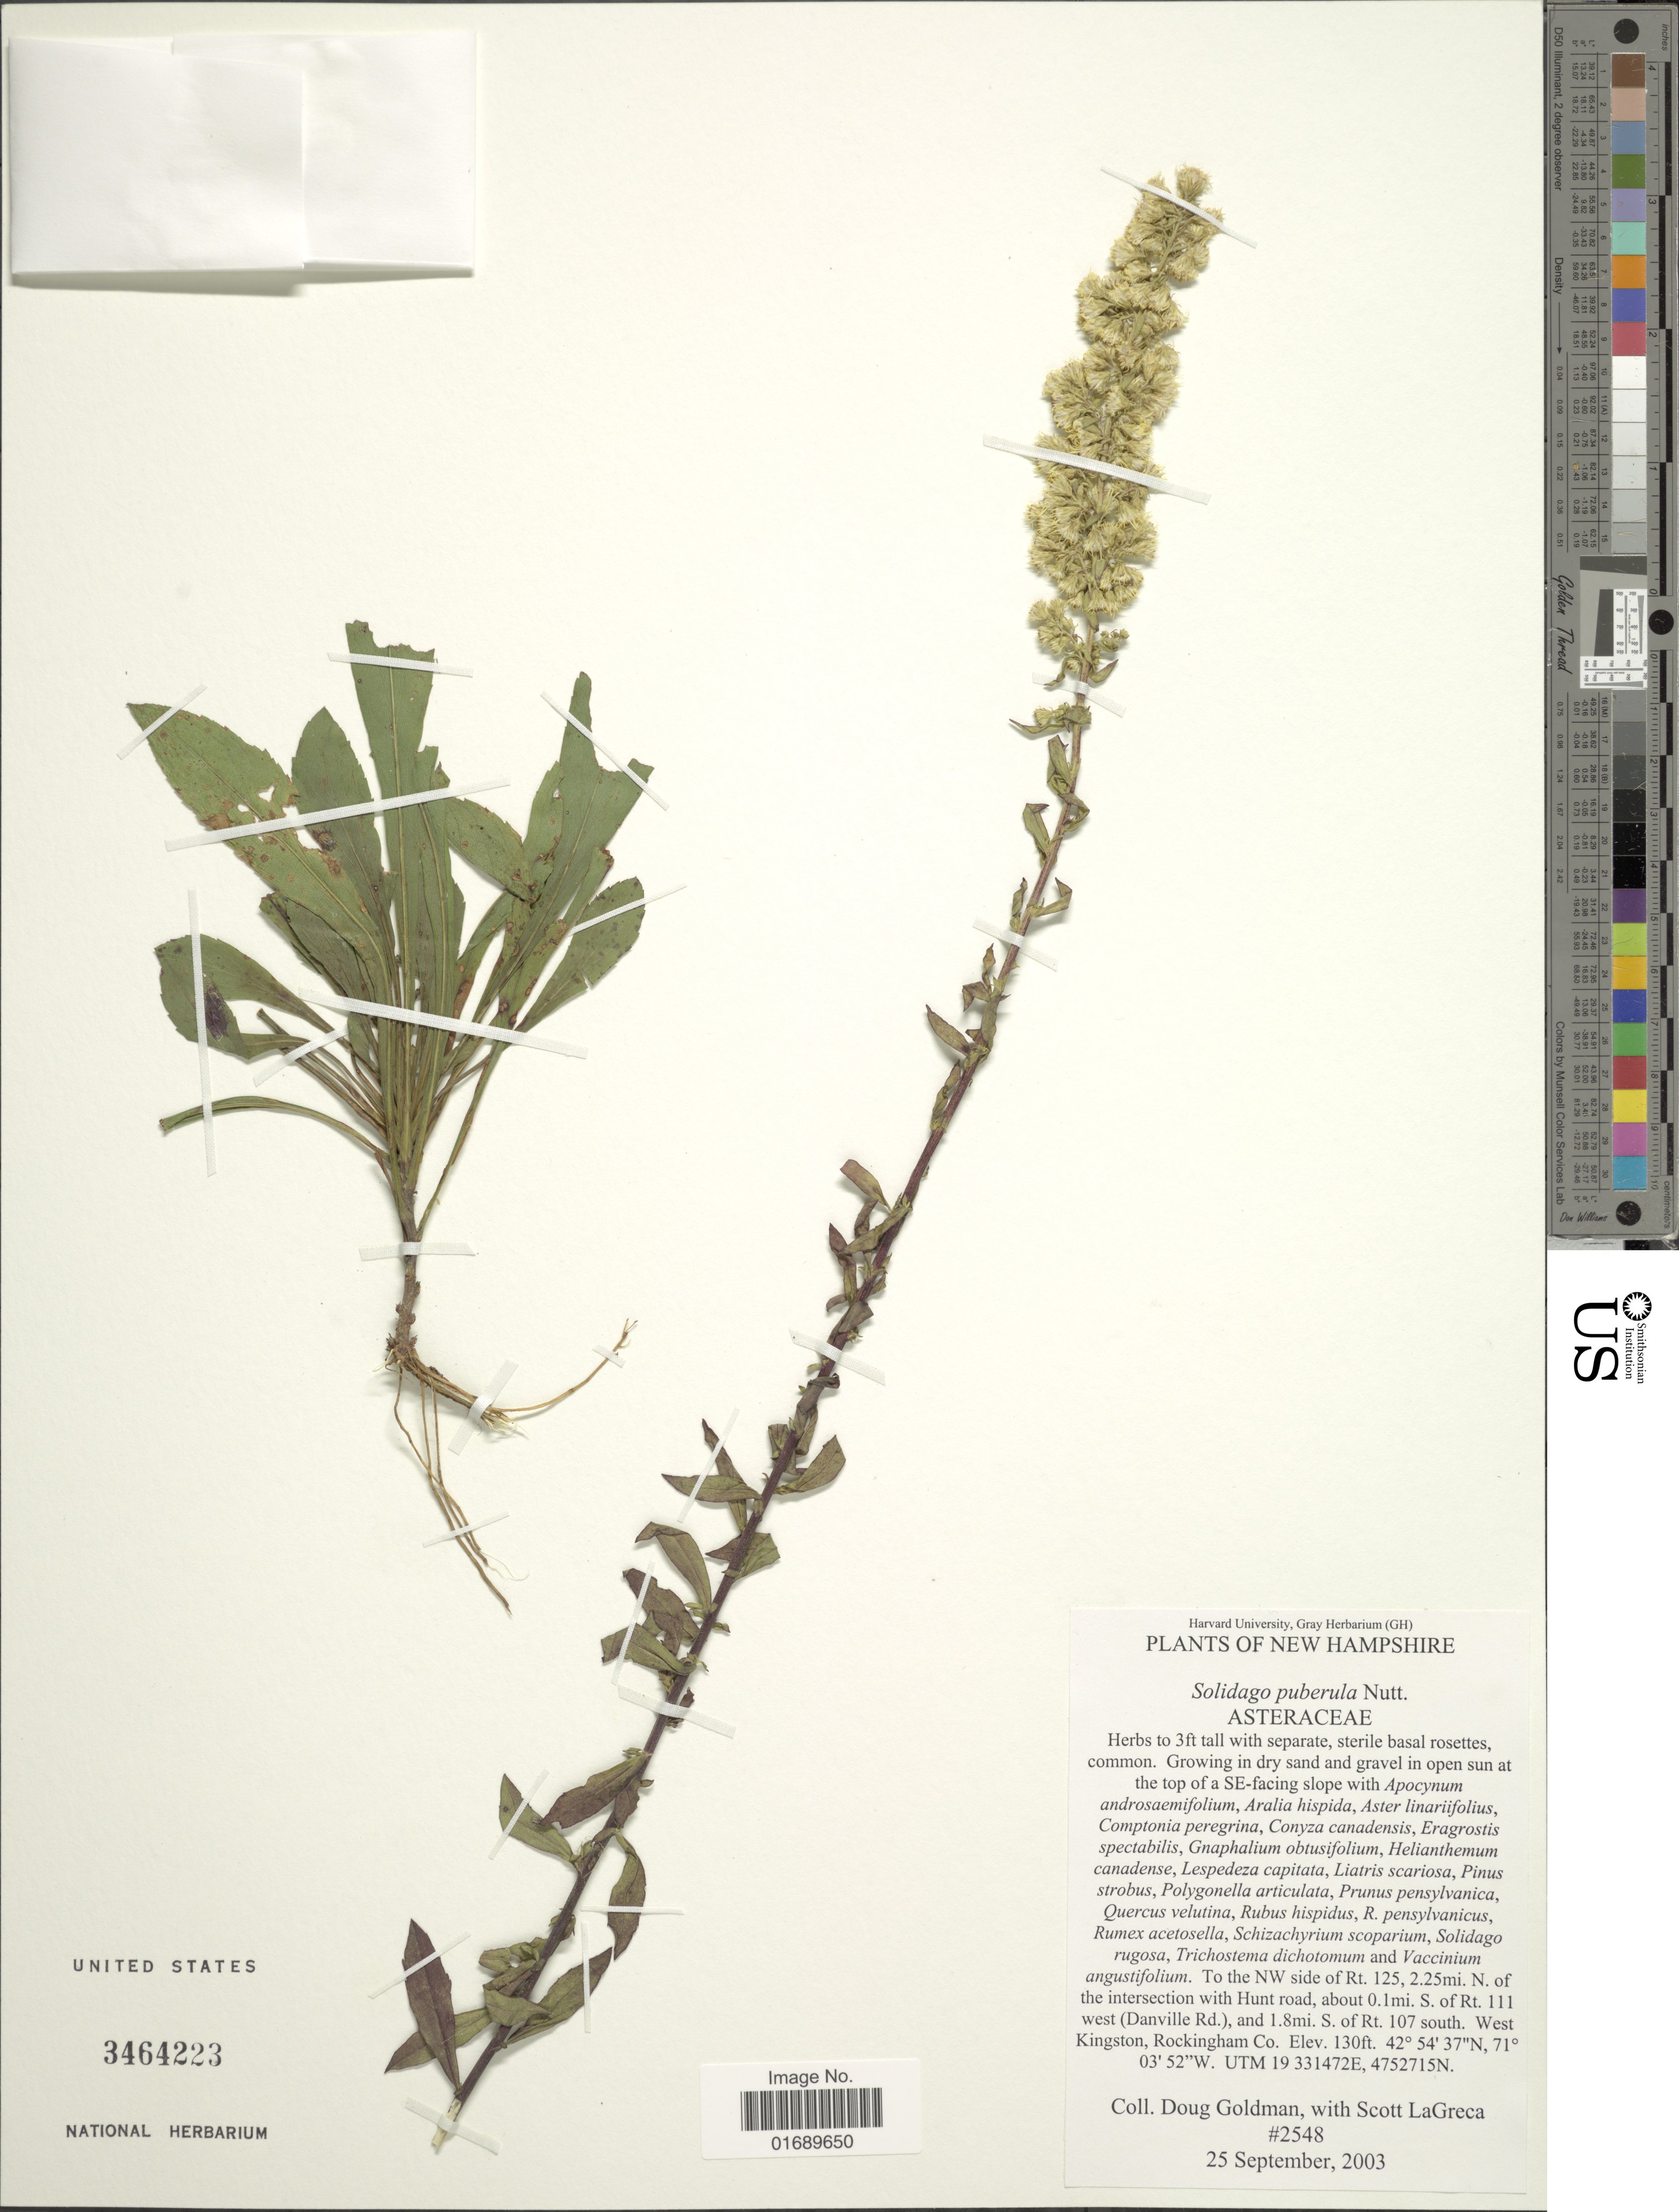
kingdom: Plantae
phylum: Tracheophyta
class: Magnoliopsida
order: Asterales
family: Asteraceae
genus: Solidago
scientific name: Solidago puberula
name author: Nutt.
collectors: D. Goldman & S. LaGreca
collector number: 2548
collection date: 2003-09-25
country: United States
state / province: New Hampshire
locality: Growing in dry sand and gravel in open sun at the top of a SE-facing slope, To the NW side of Rt. 125, 2.25 mi N of the intersection with hunt road, about 0.1 mi . of Rt 111 west (Danville Rd) and 1.8 mi S of Rt 107 south. West Kingston, Rockyham Co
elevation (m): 40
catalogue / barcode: US 3464223